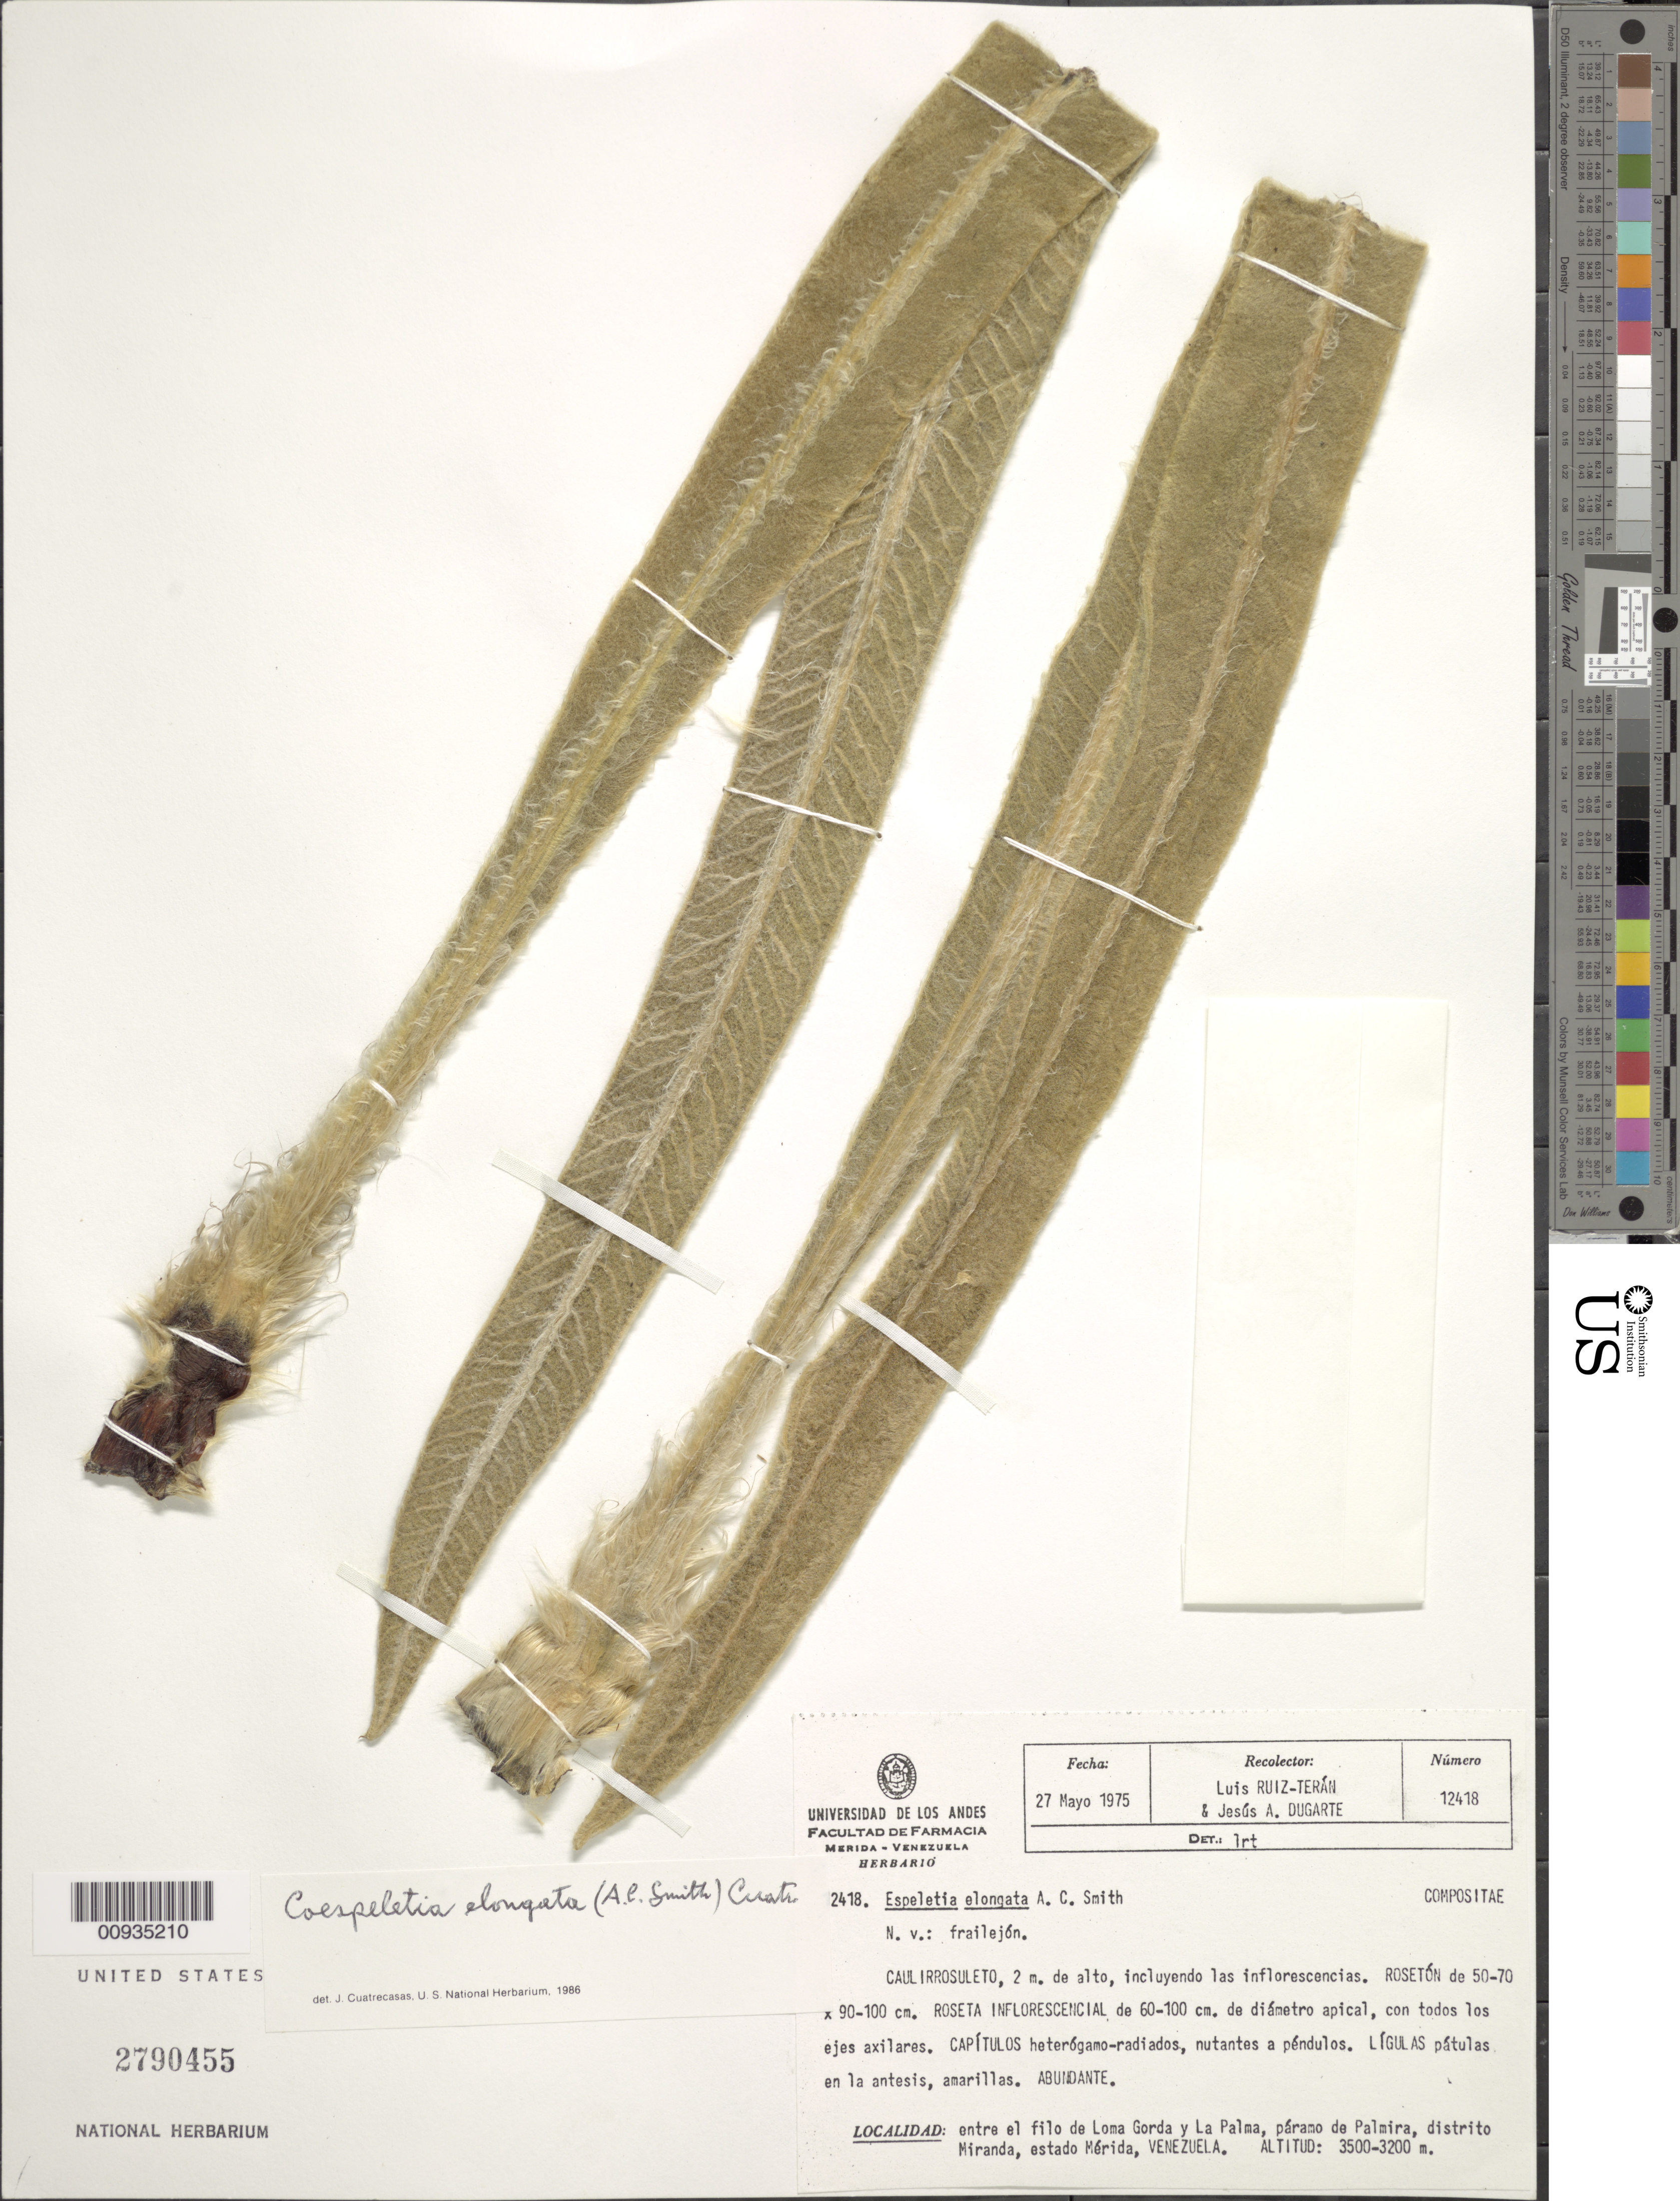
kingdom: Plantae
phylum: Tracheophyta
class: Magnoliopsida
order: Asterales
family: Asteraceae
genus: Coespeletia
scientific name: Coespeletia elongata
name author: (A.C. Sm.) Cuatrec.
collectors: L. E. Ruíz-Terán & J. Dugarte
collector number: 12418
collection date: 1975-05-27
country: Venezuela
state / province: Mérida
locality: Entre el filo de Loma Gorda y La Palma, paramo de Palmira, distrito Miranda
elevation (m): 3200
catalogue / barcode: US 2790455